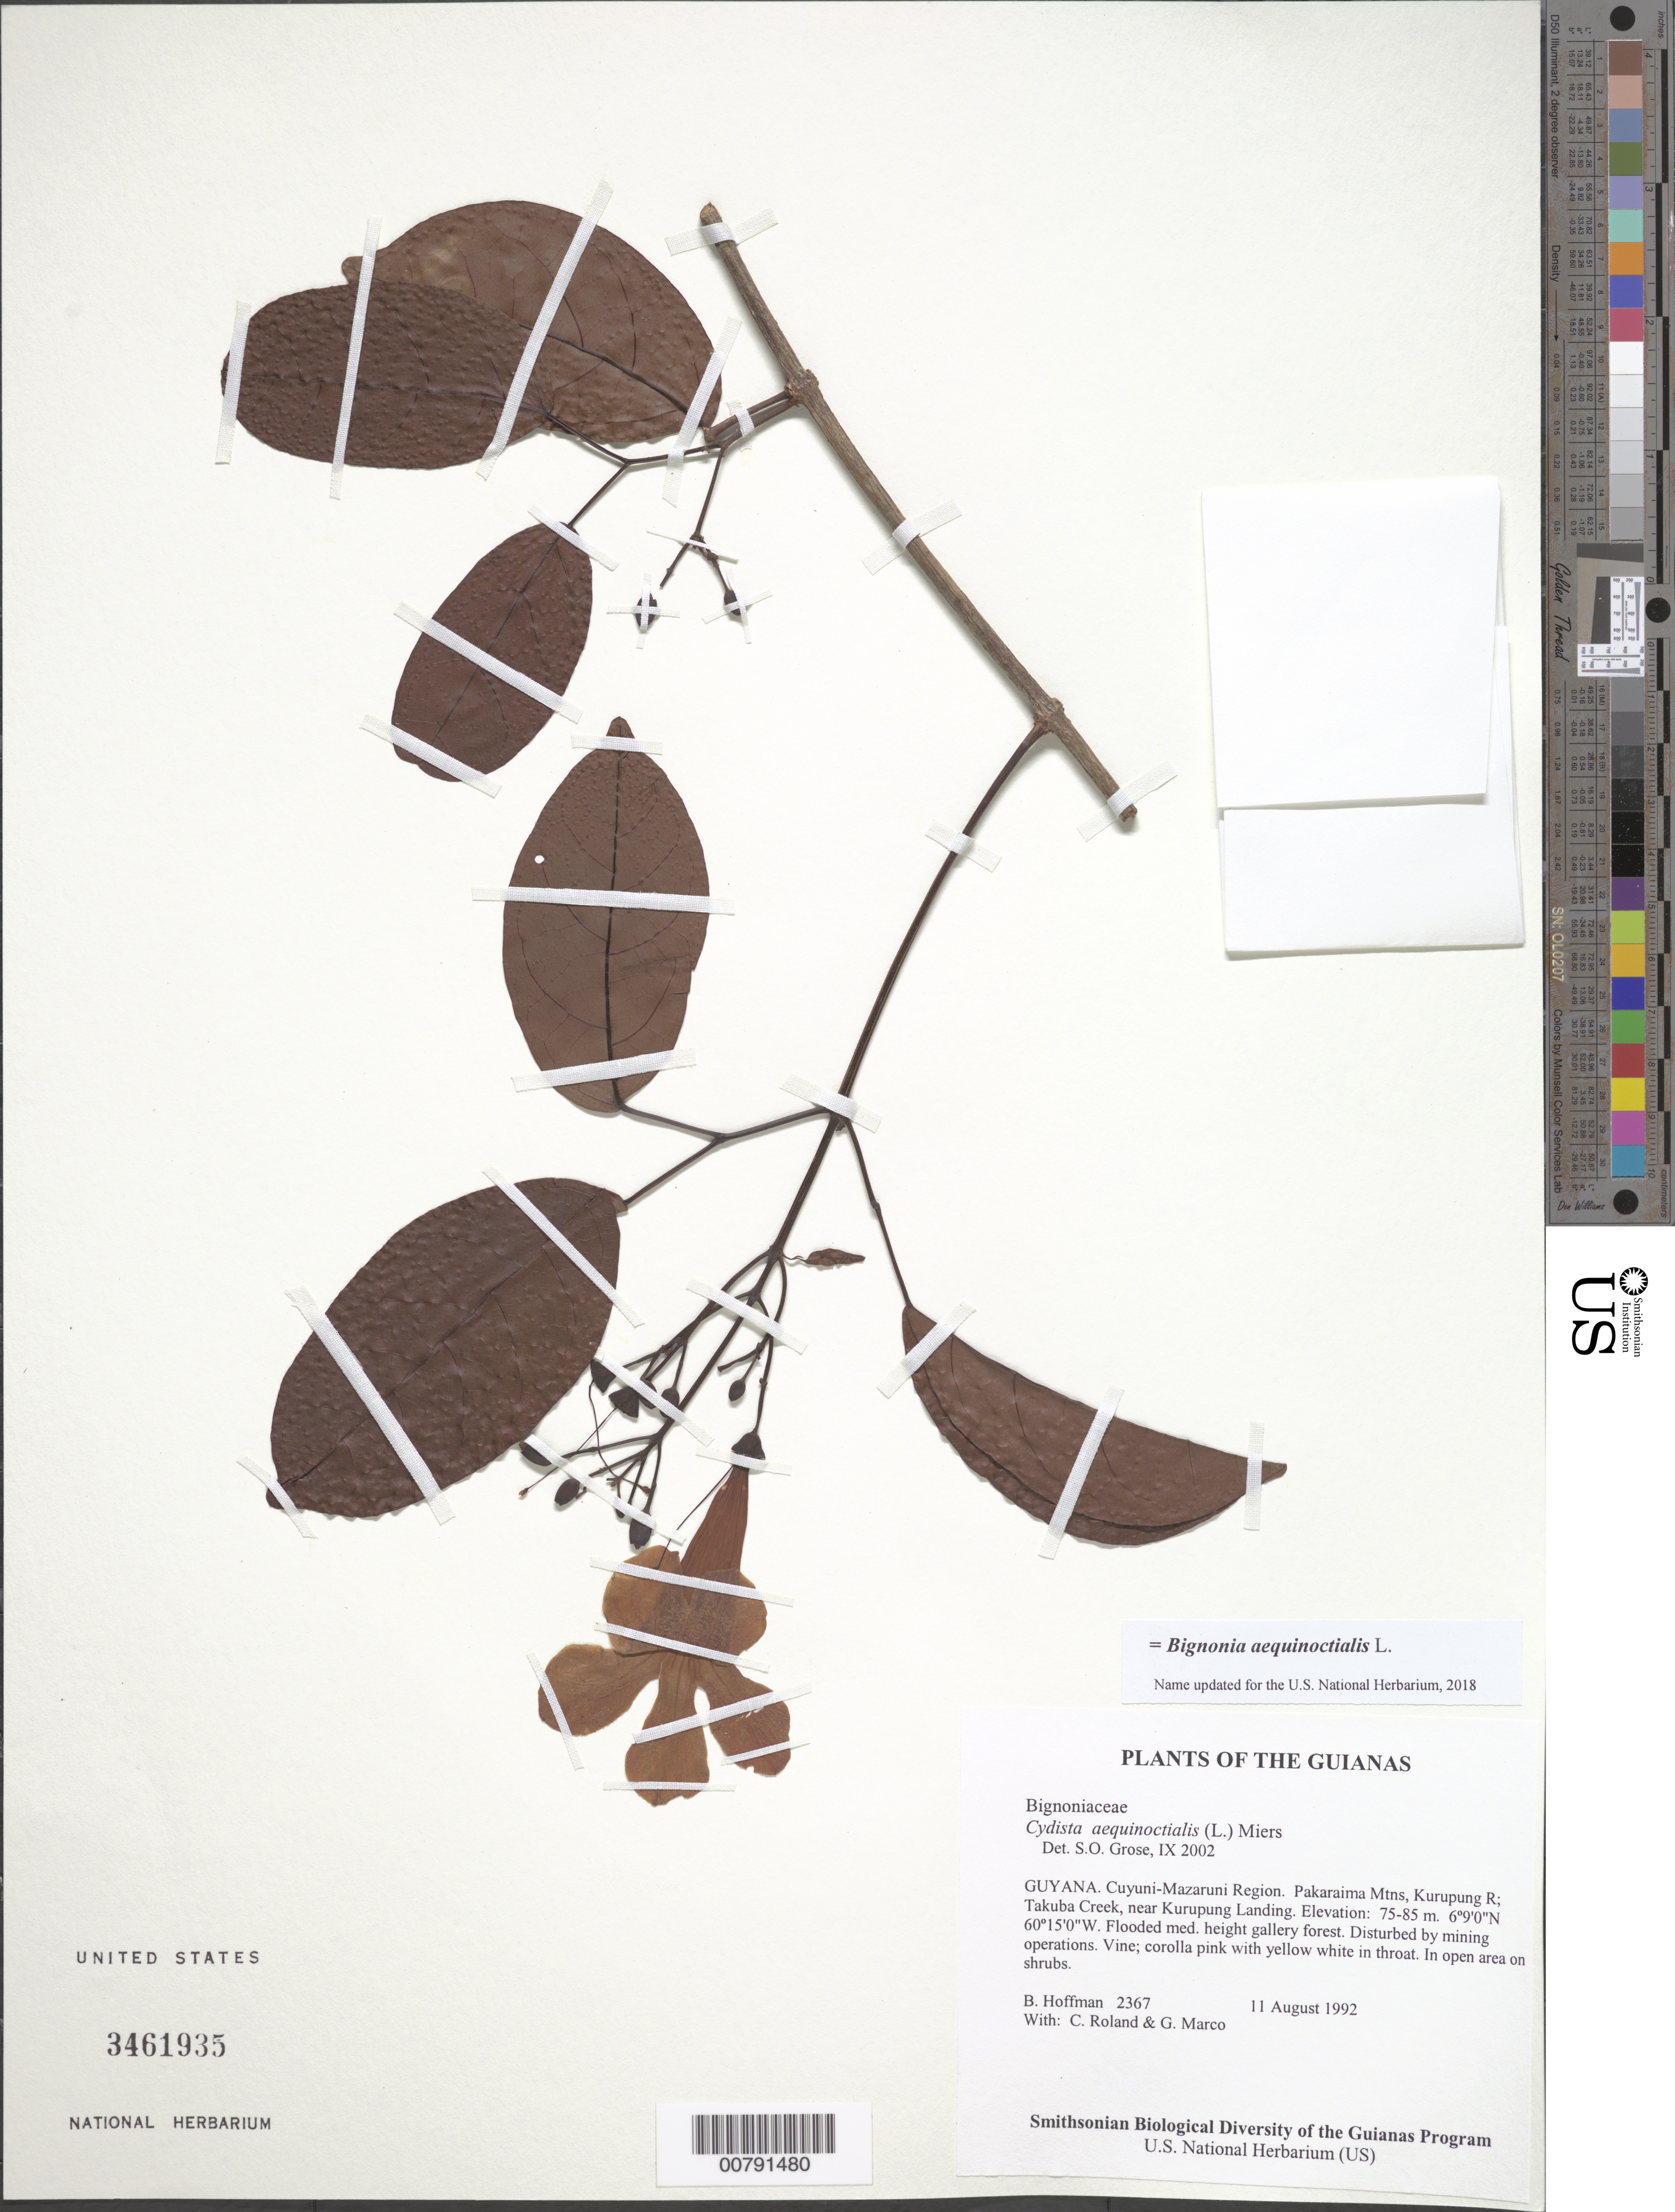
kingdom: Plantae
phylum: Tracheophyta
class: Magnoliopsida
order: Lamiales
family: Bignoniaceae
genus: Bignonia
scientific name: Bignonia aequinoctialis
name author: L.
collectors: B. Hoffman, C. Roland & G. Marco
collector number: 2367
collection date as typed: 11 August 1992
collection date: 1992-08-11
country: Guyana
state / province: Cuyuni-Mazaruni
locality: Pakaraima Mountains, Kurupung River; Takuba Creek, near Kurupung Landing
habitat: Flooded med. height gallery forest. Disturbed by mining operations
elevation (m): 75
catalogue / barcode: US 3461935